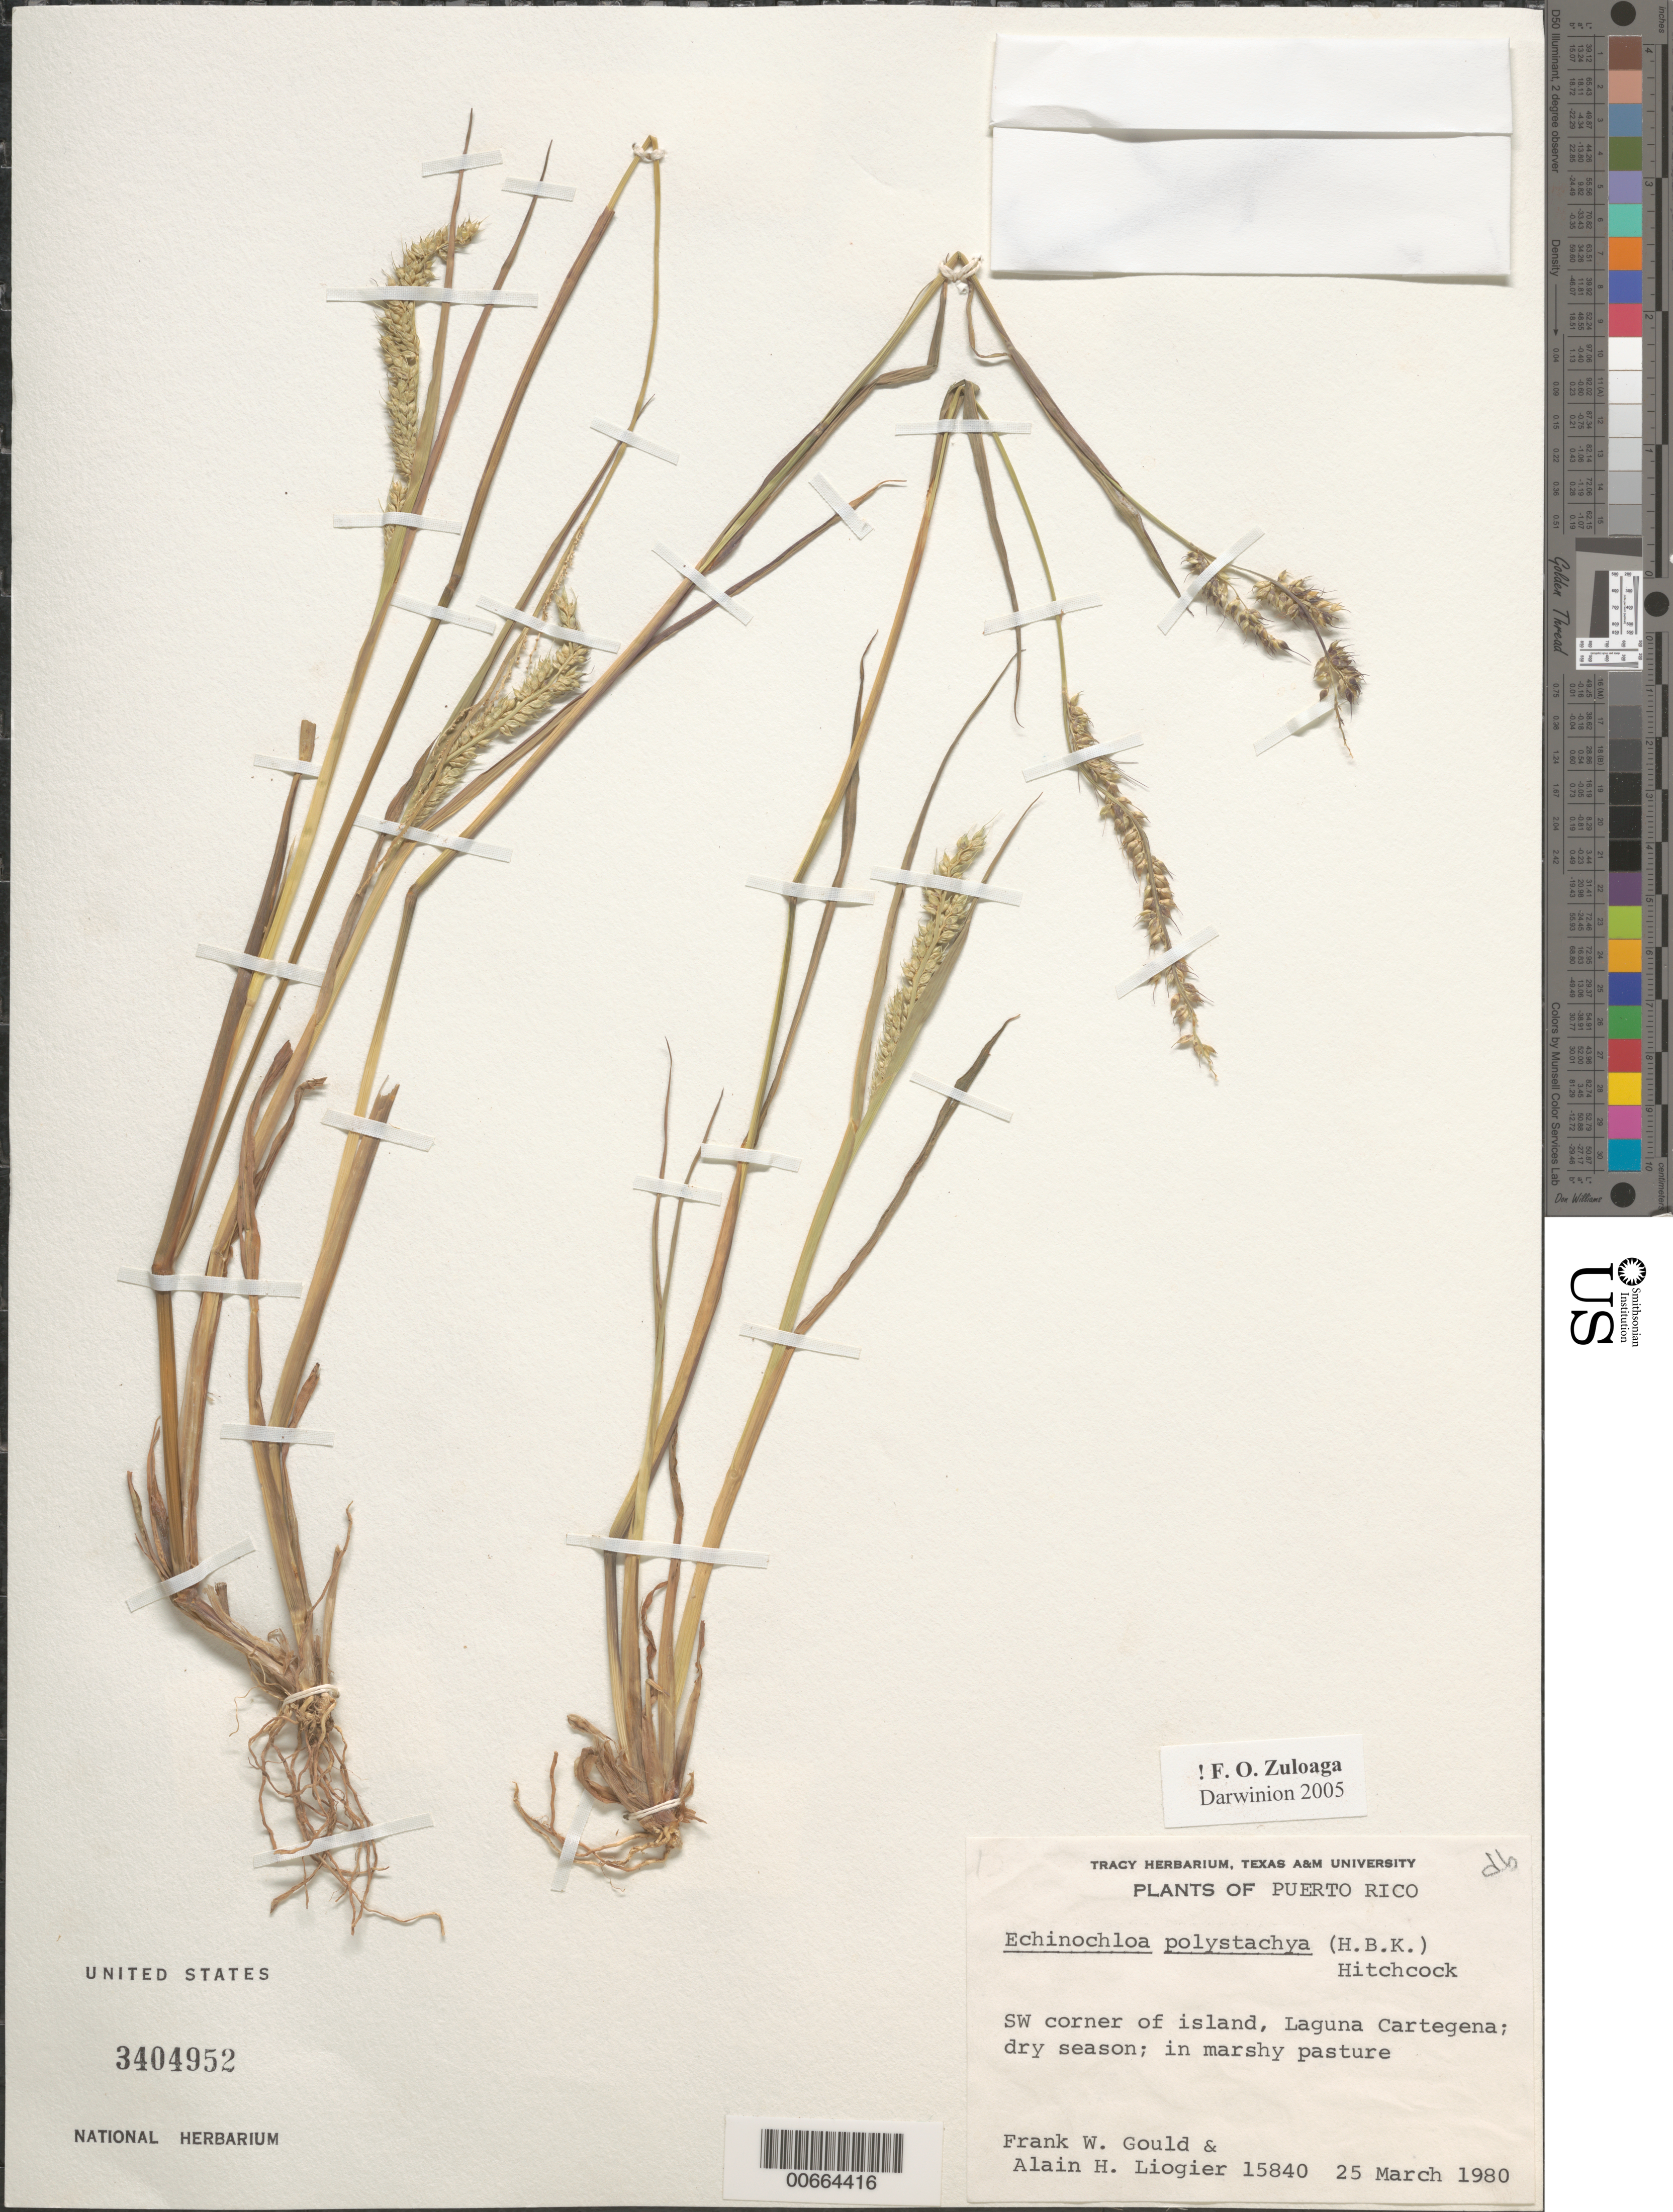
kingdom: Plantae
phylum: Tracheophyta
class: Liliopsida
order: Poales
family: Poaceae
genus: Echinochloa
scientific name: Echinochloa polystachya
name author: (Kunth) Hitchc.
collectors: F. W. Gould & A. H. Liogier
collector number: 15840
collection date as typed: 25 Mar 1980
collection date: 1980-03-25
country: Puerto Rico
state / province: Lajas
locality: Laguna Cartegena, SW corner of Island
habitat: Marshy pasture; dry season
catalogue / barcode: US 3404952